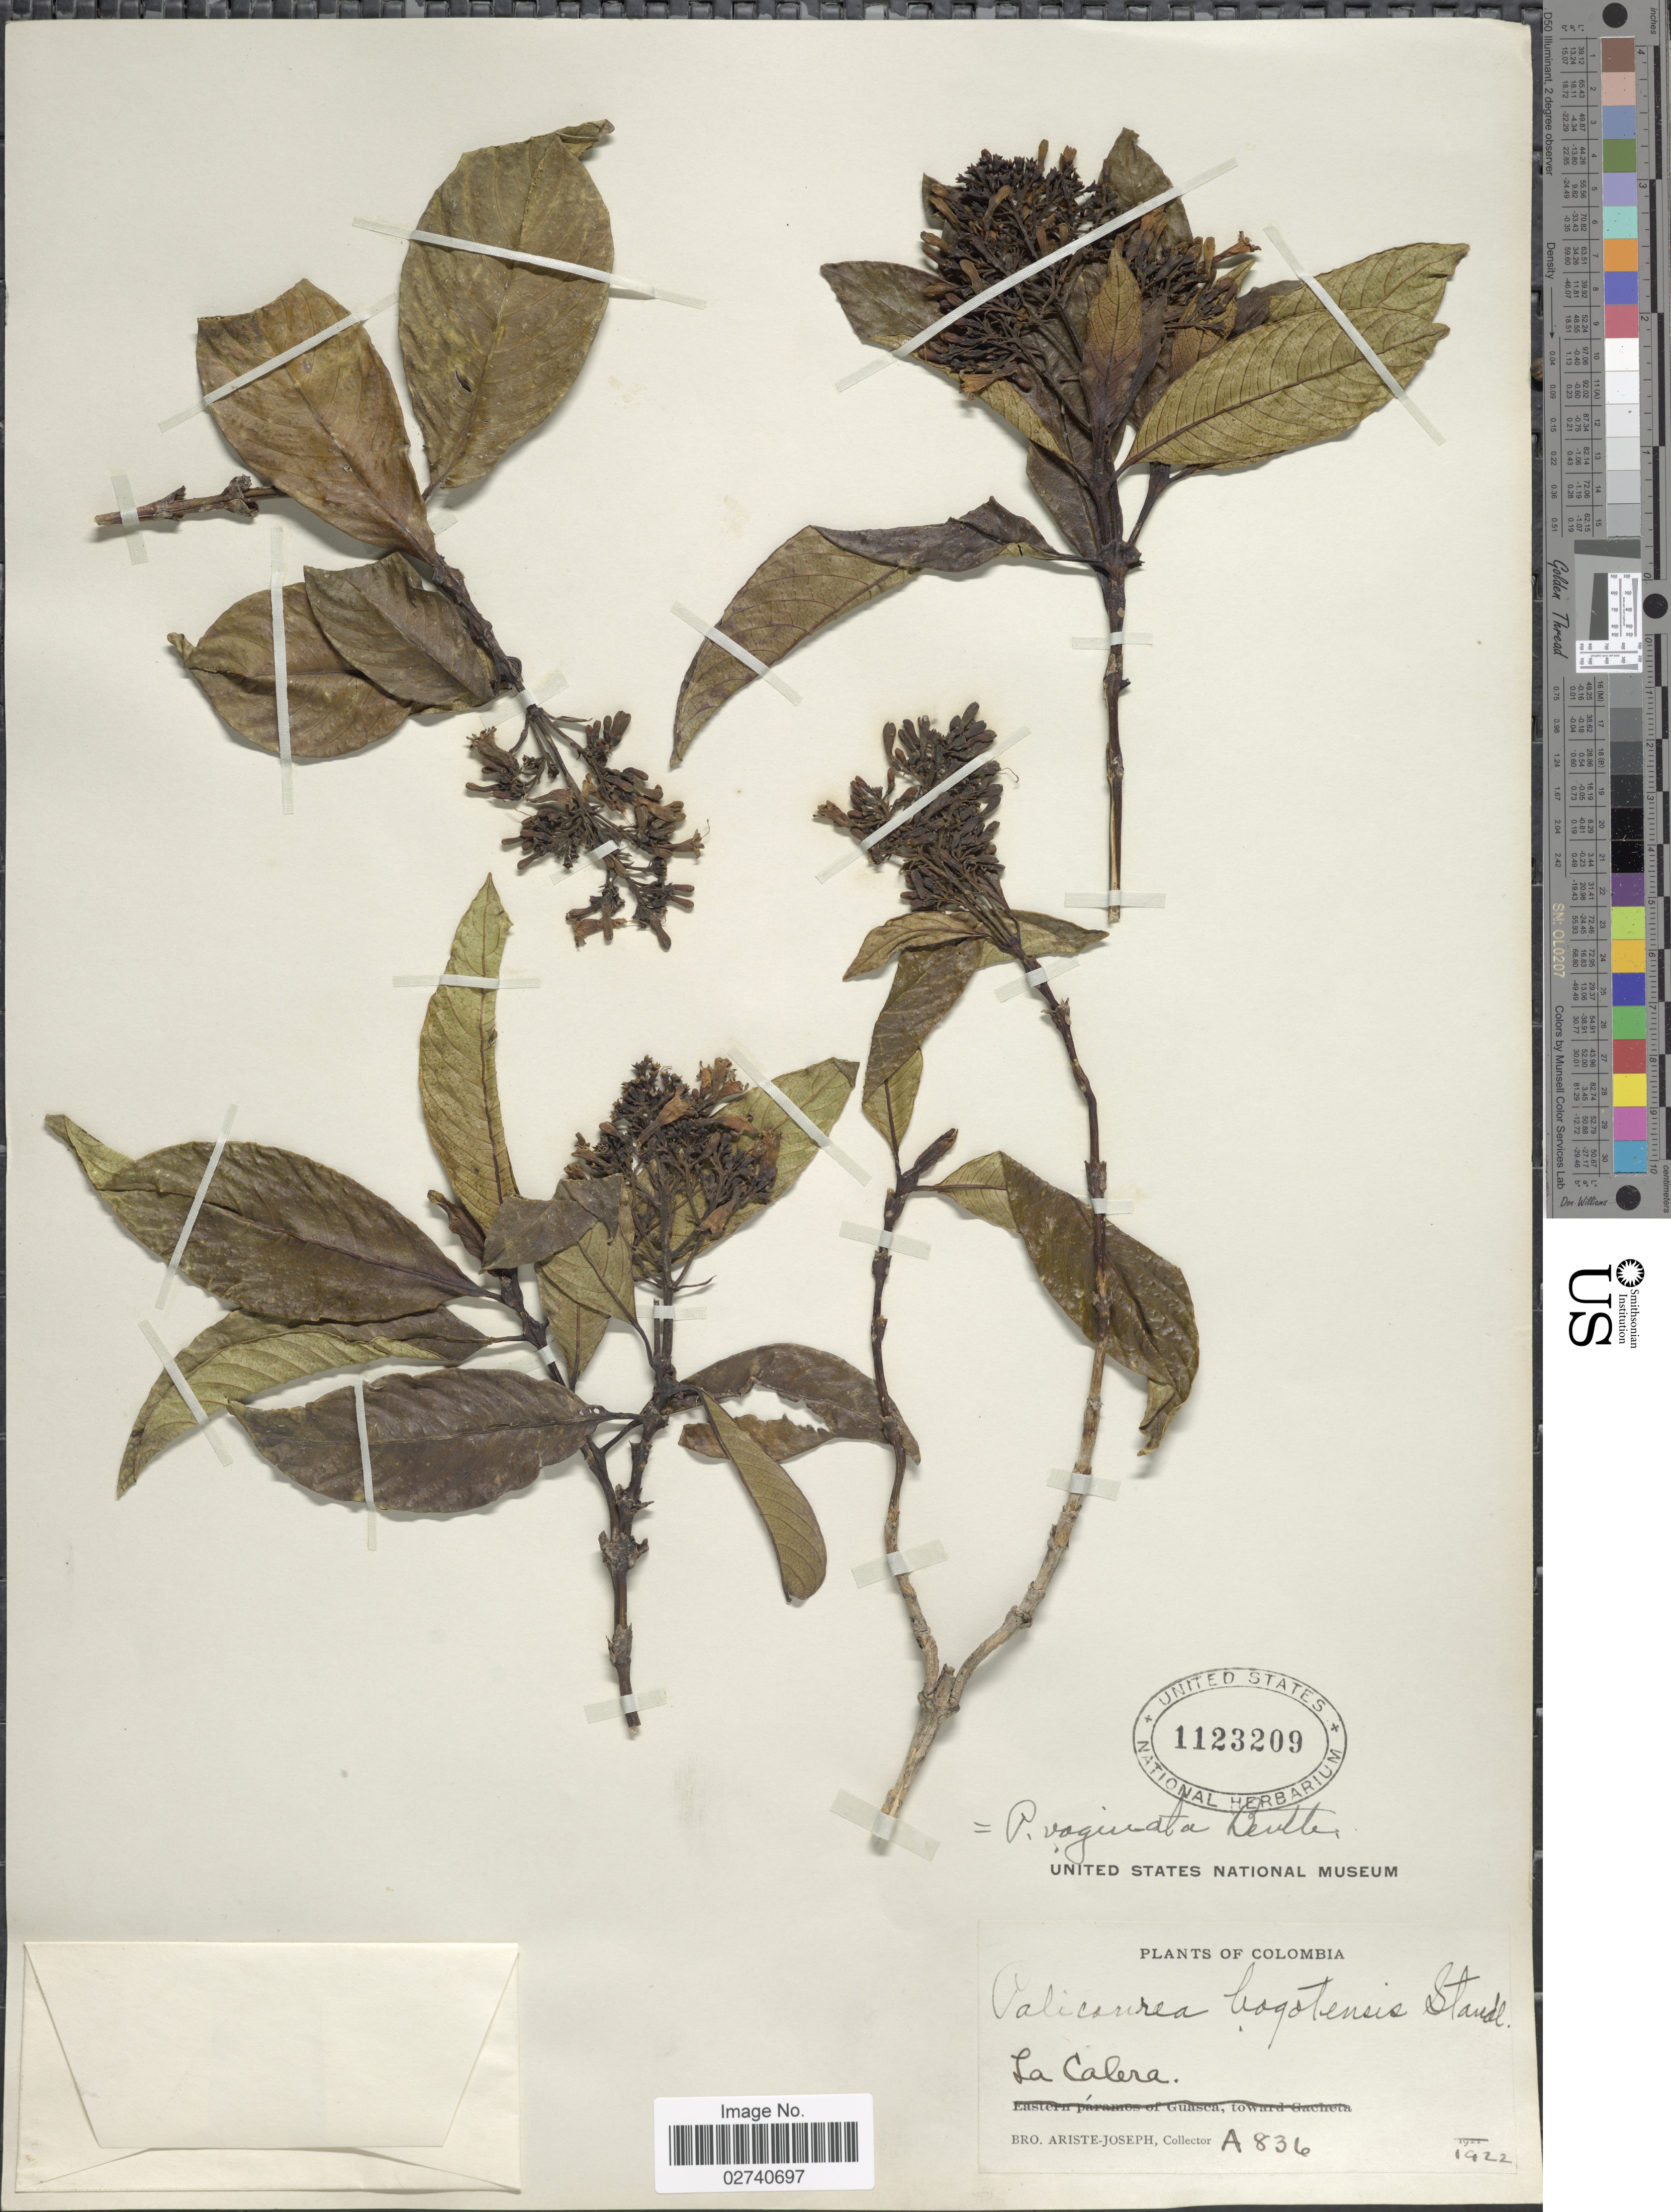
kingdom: Plantae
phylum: Tracheophyta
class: Magnoliopsida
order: Gentianales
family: Rubiaceae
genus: Palicourea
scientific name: Palicourea vaginata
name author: Benth.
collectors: Bro. Ariste-Joseph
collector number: A836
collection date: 1922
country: Colombia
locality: La Calera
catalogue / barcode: US 1123209